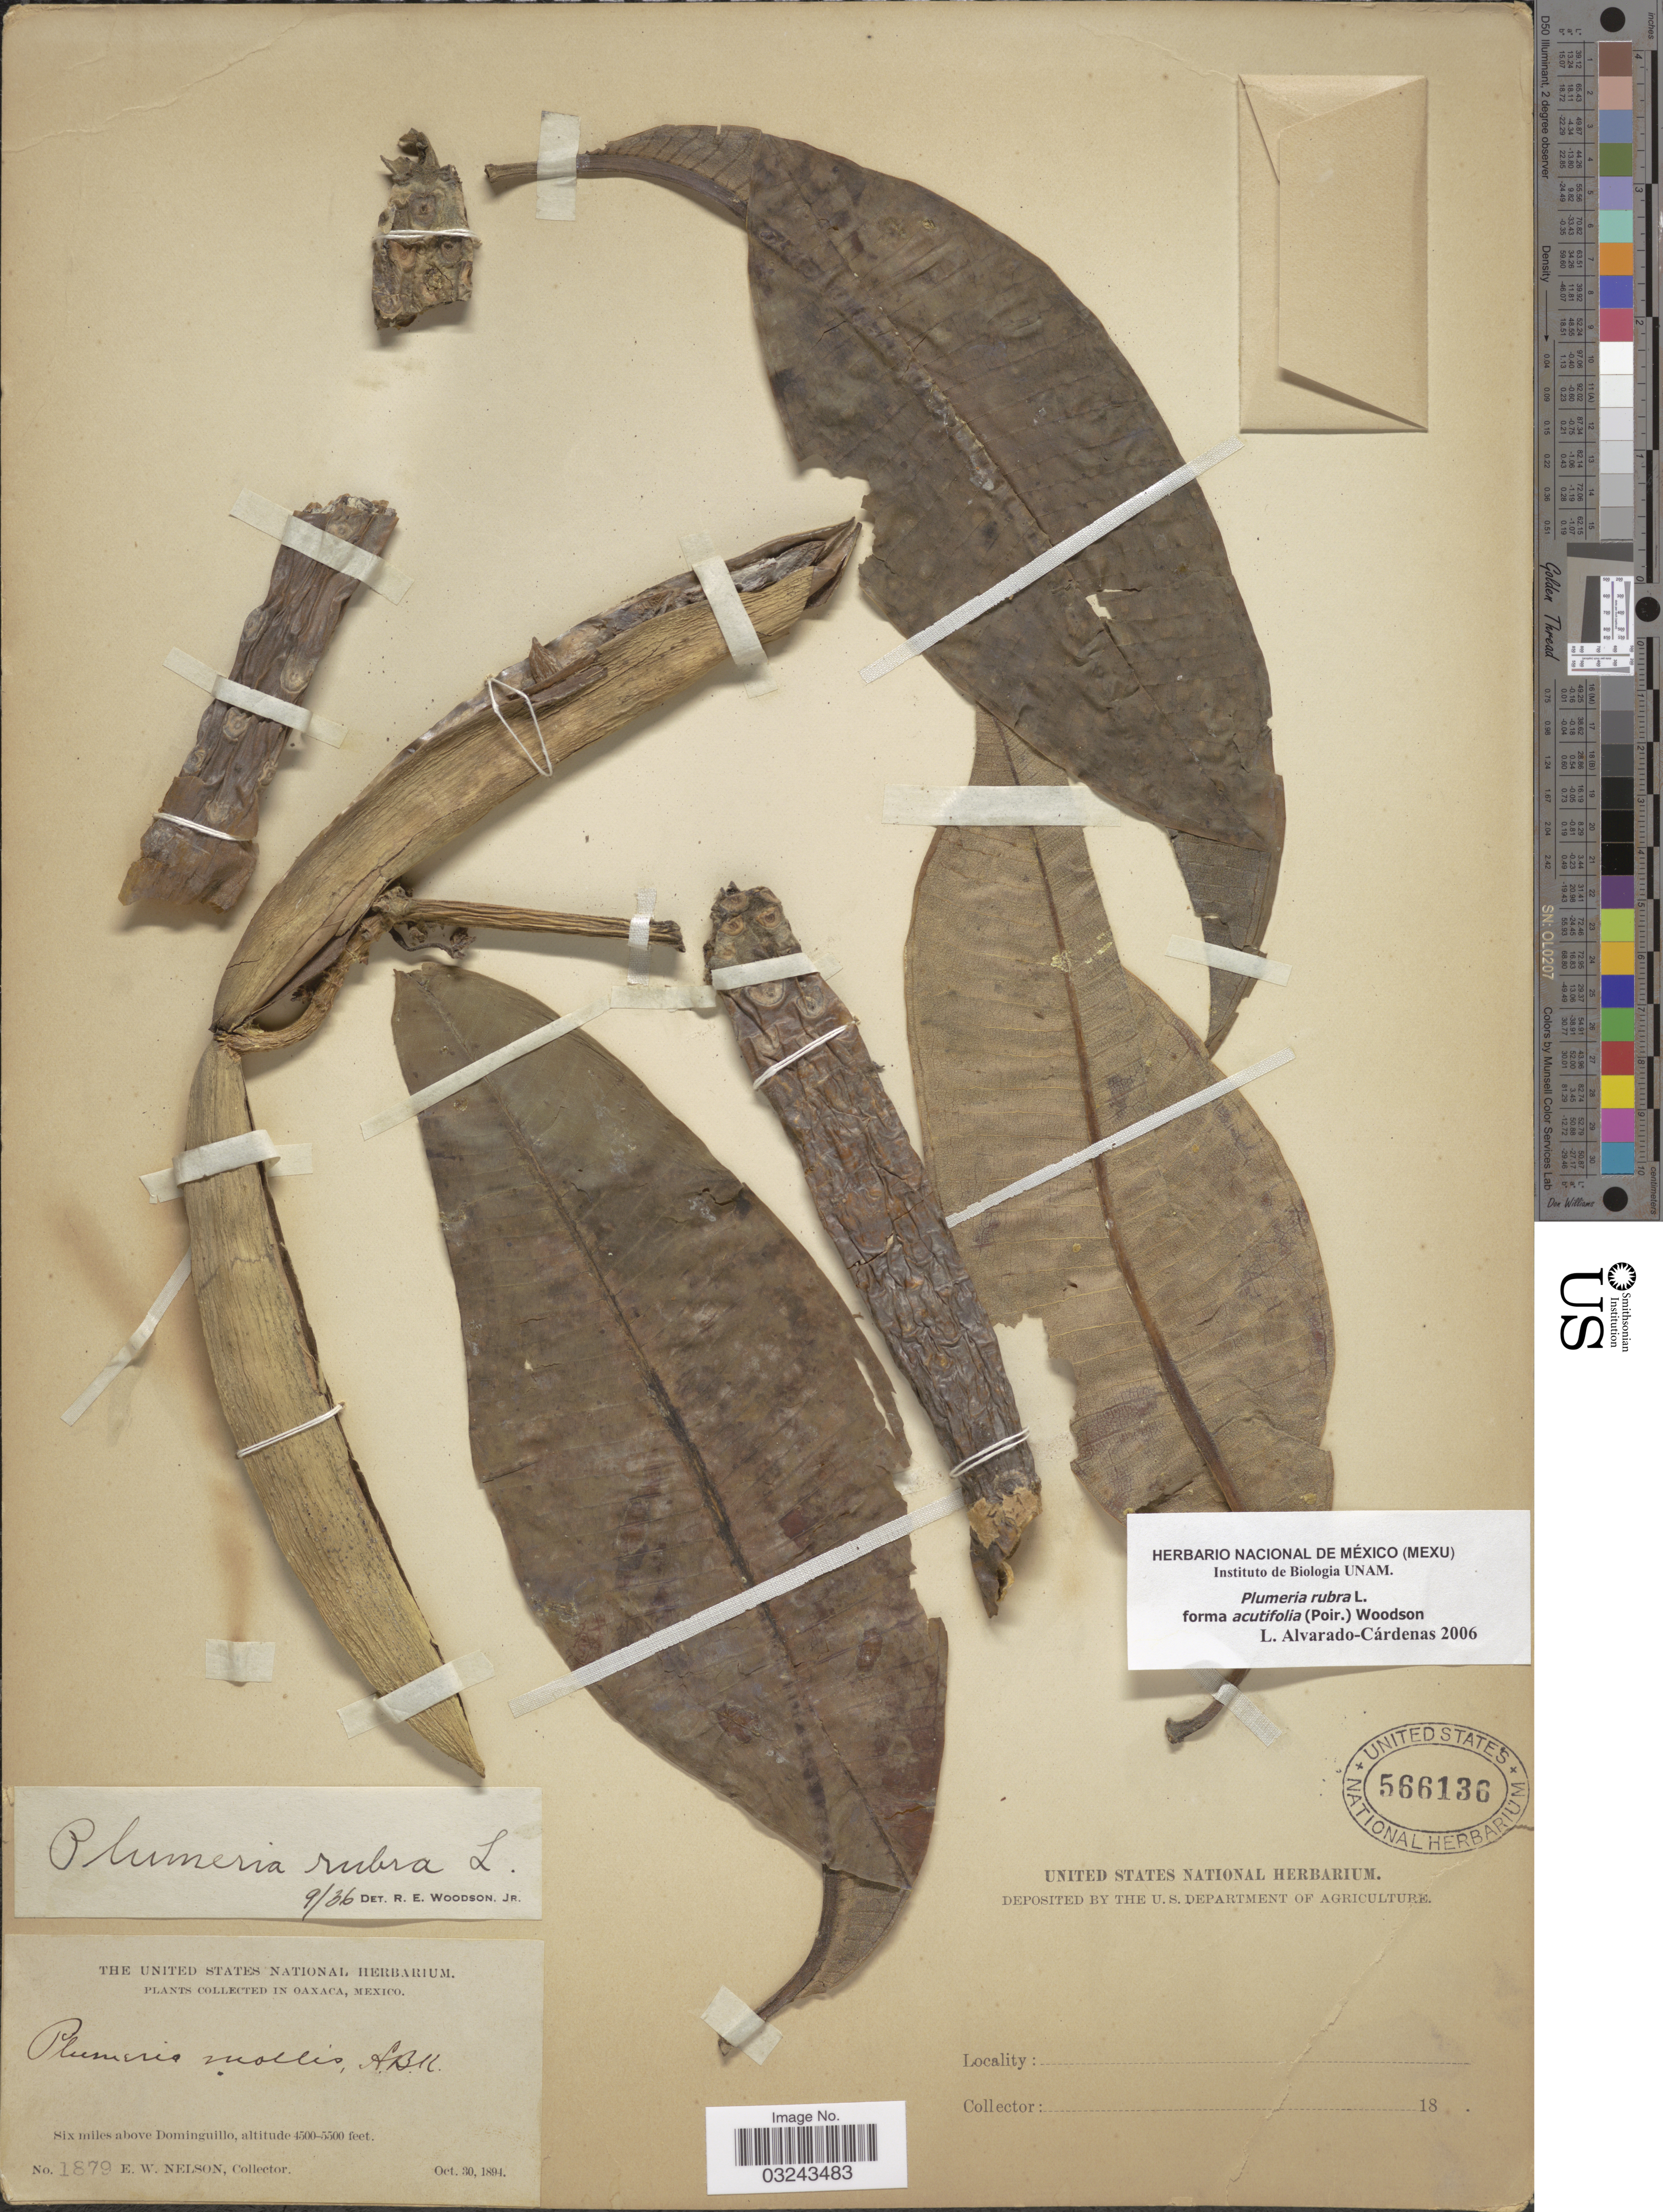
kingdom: Plantae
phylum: Tracheophyta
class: Magnoliopsida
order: Gentianales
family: Apocynaceae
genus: Plumeria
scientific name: Plumeria rubra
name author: L.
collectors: E. W. Nelson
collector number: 1879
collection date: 1894-10-30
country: Mexico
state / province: Oaxaca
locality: Six miles above Dominguillo.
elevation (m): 1372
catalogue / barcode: US 566136